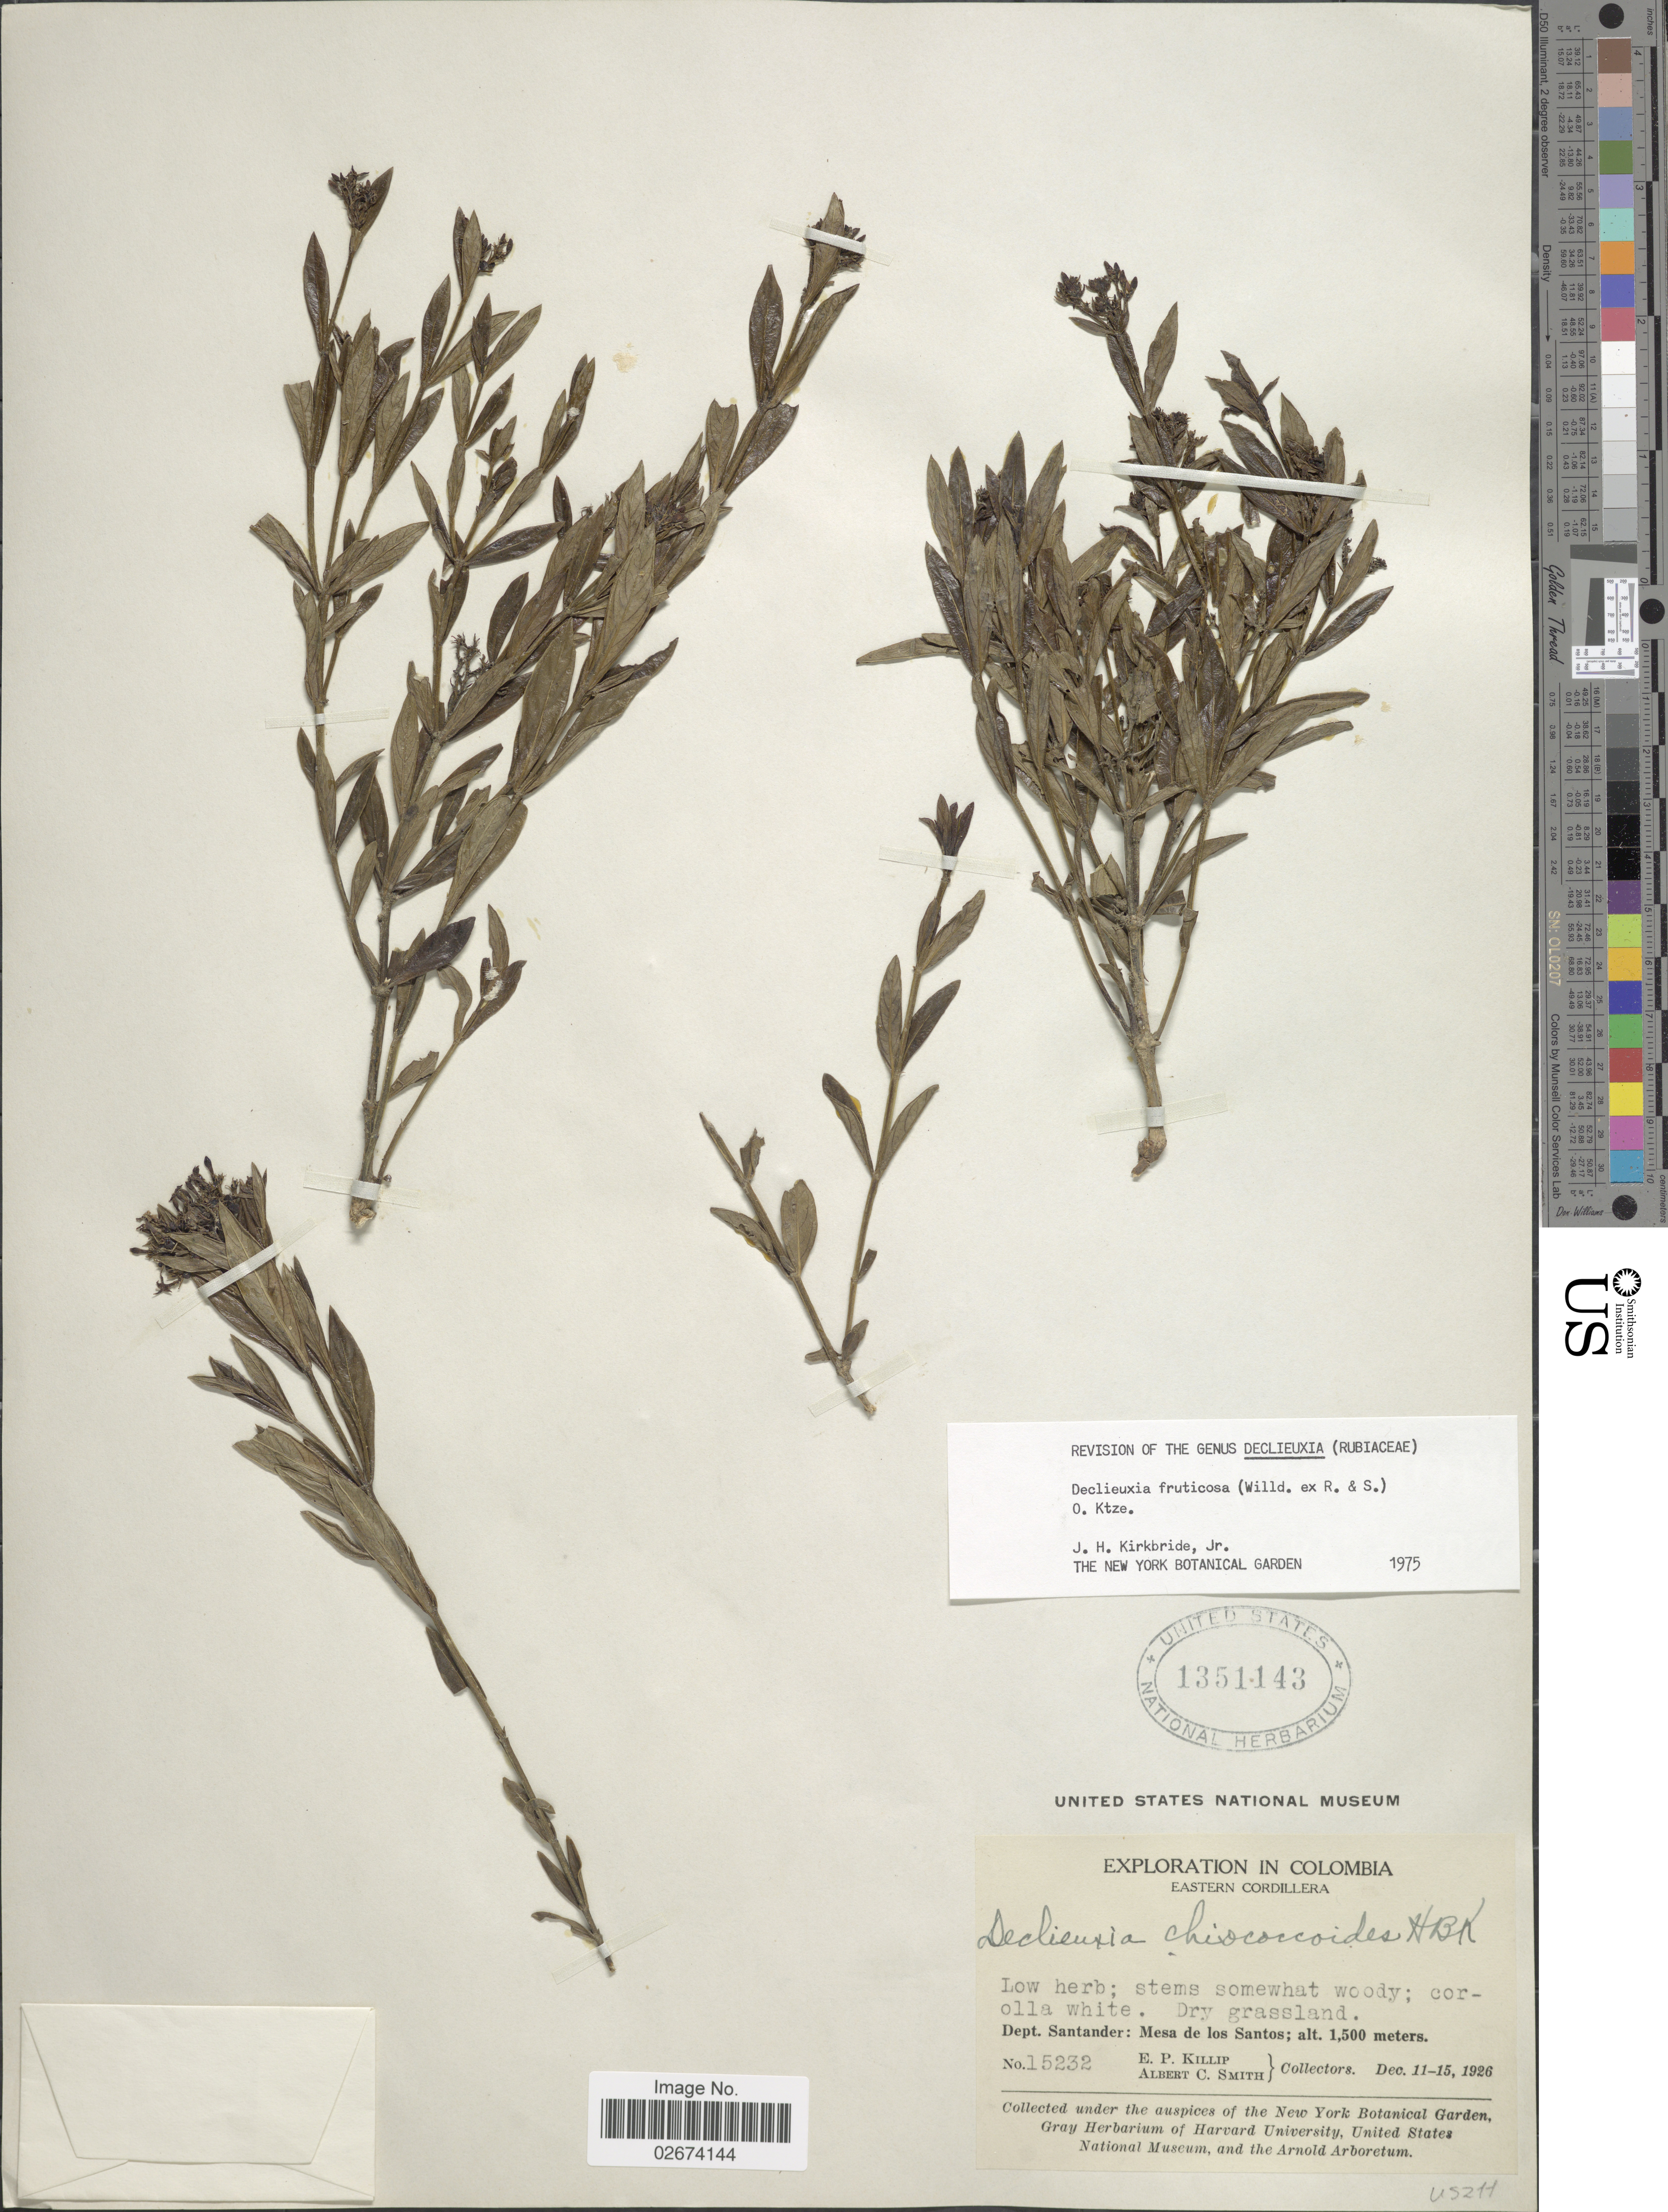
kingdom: Plantae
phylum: Tracheophyta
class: Magnoliopsida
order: Gentianales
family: Rubiaceae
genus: Declieuxia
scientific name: Declieuxia fruticosa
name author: (Willd. ex Roem. & Schult.) Kuntze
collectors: E. P. Killip & A. C. Smith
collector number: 15232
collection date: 1926-12-11/1926-12-15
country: Colombia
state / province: Santander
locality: Eastern Cordillera, Dry grassland. Dept. Santander: Mesa de los Santos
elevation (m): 1500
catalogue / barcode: US 1351143